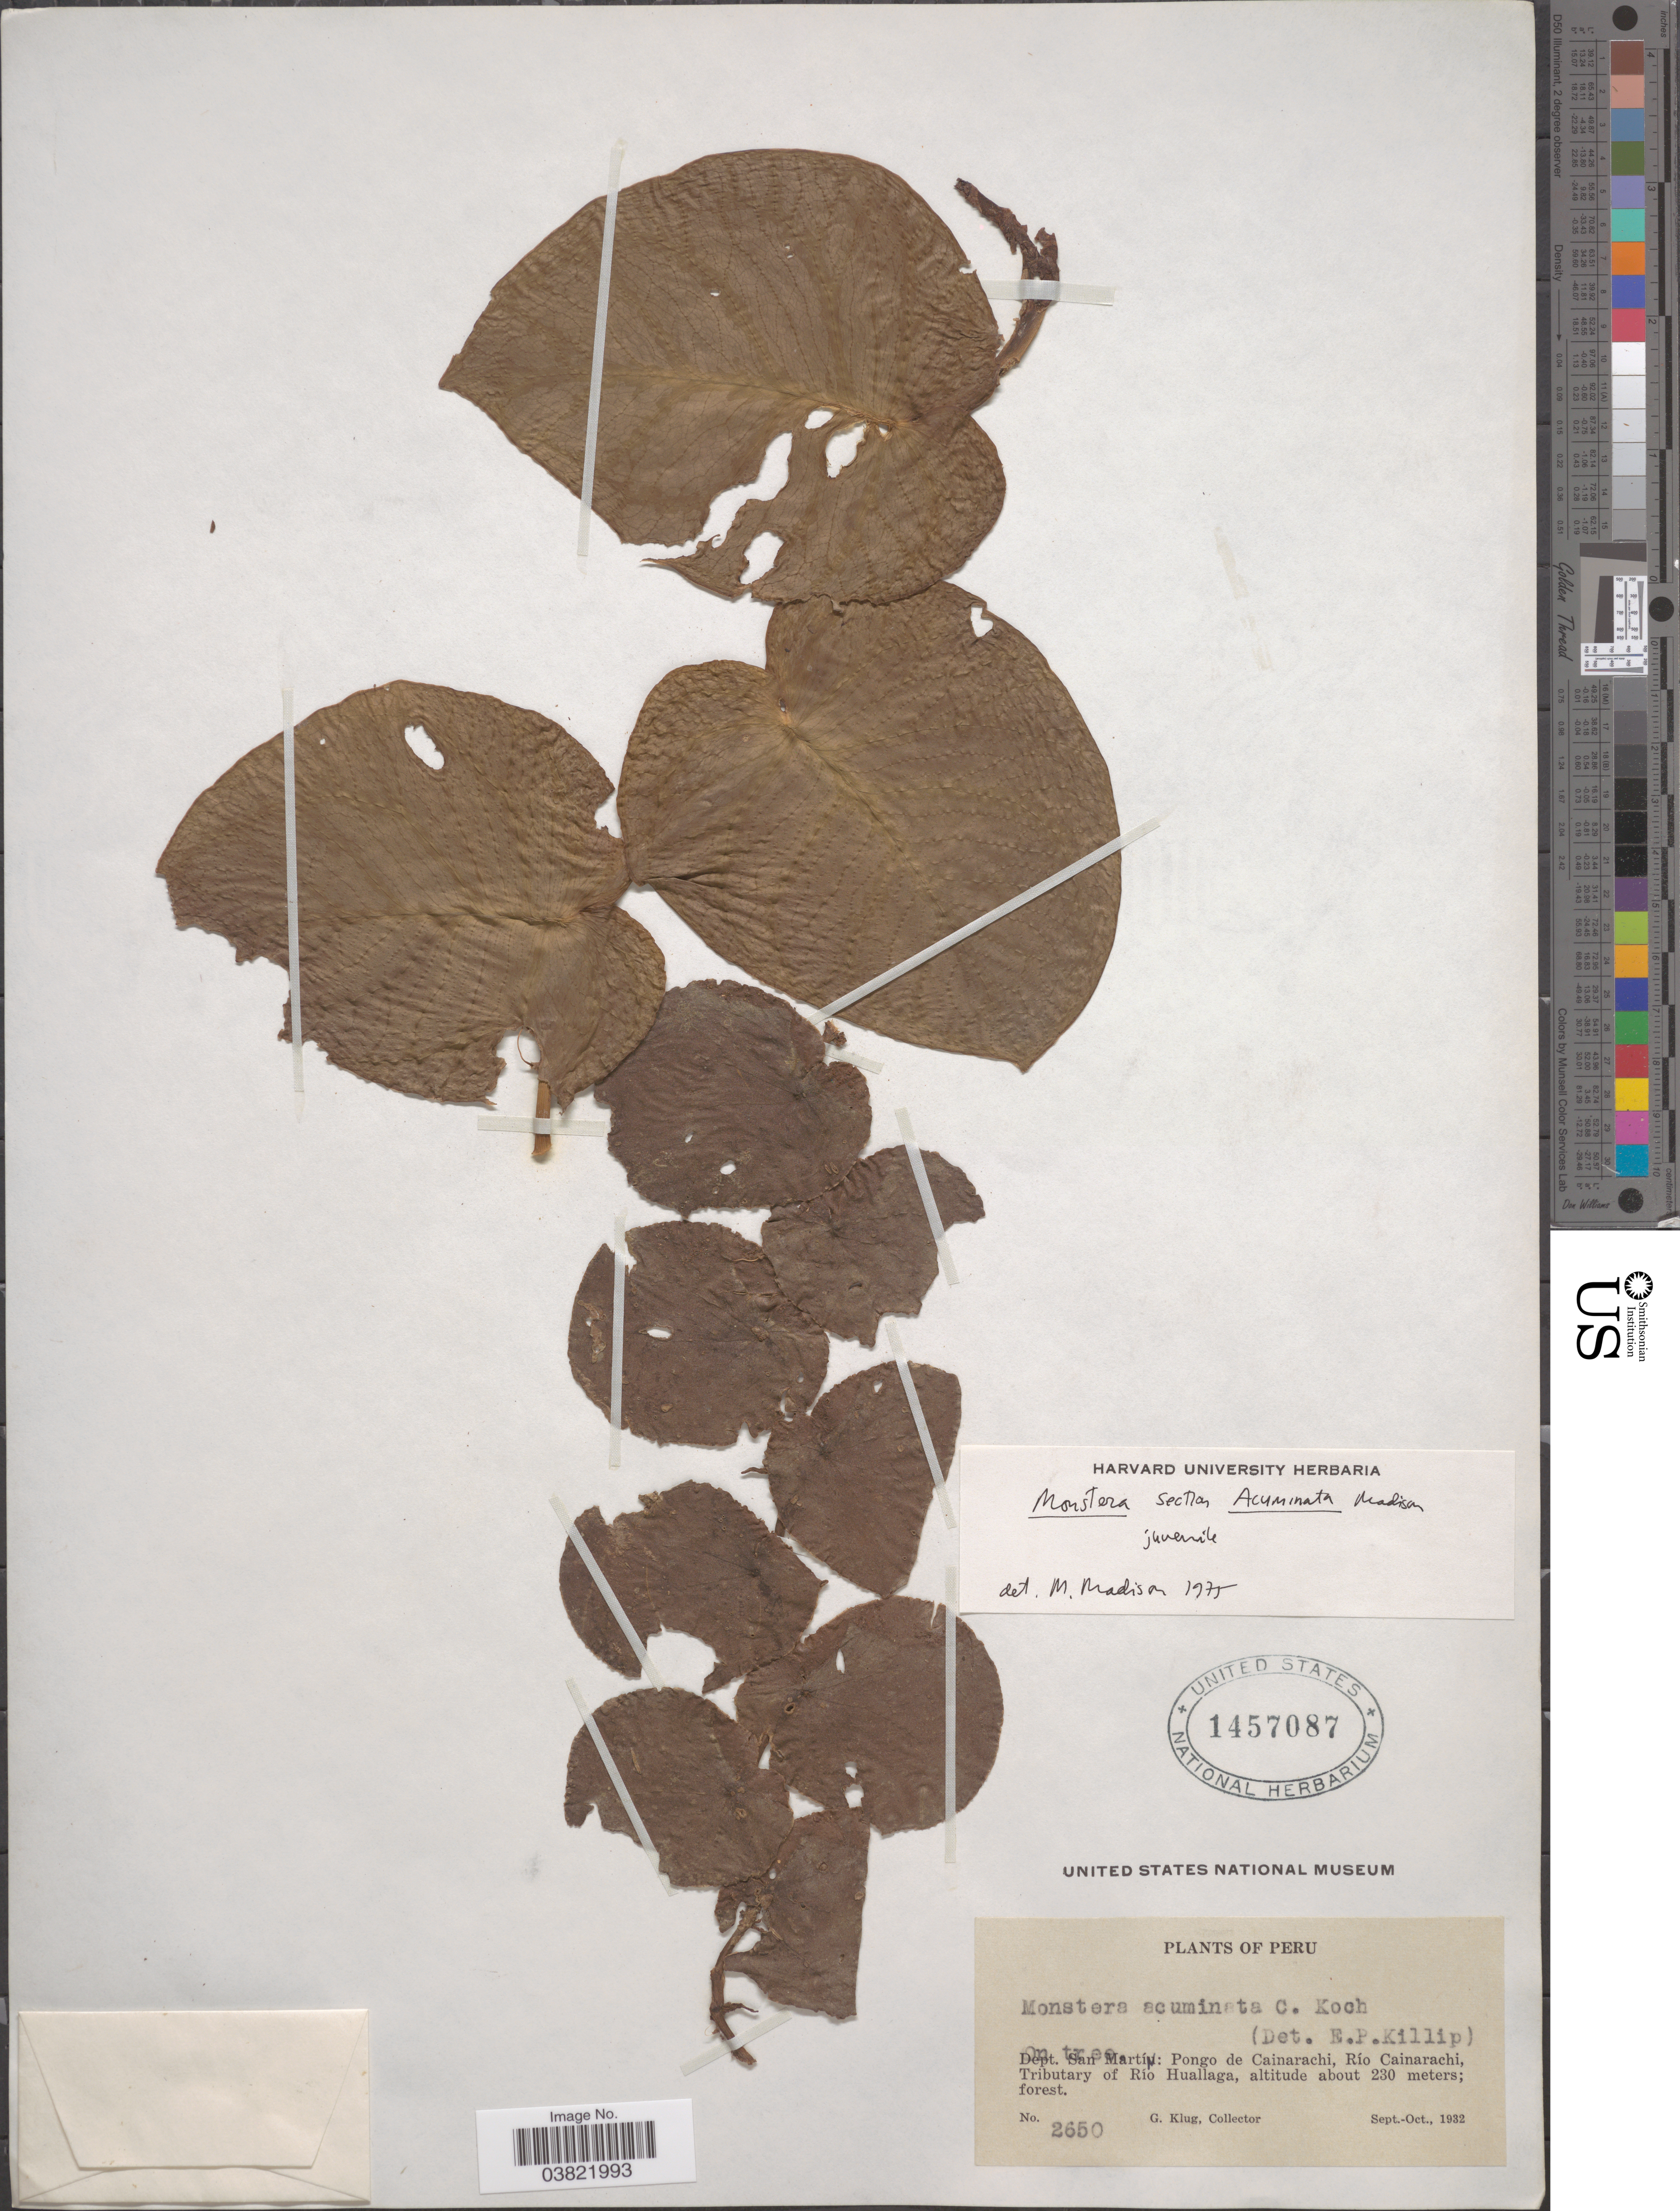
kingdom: Plantae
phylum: Tracheophyta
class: Liliopsida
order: Alismatales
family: Araceae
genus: Monstera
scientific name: Monstera sp.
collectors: G. Klug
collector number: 2650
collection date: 1932-09/1932-10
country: Peru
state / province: San Martín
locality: Dept. San Martín: Pongo de Cainarachi, Río Cainarachi, Tributary of Río Huallaga.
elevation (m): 230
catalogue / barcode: US 1457087